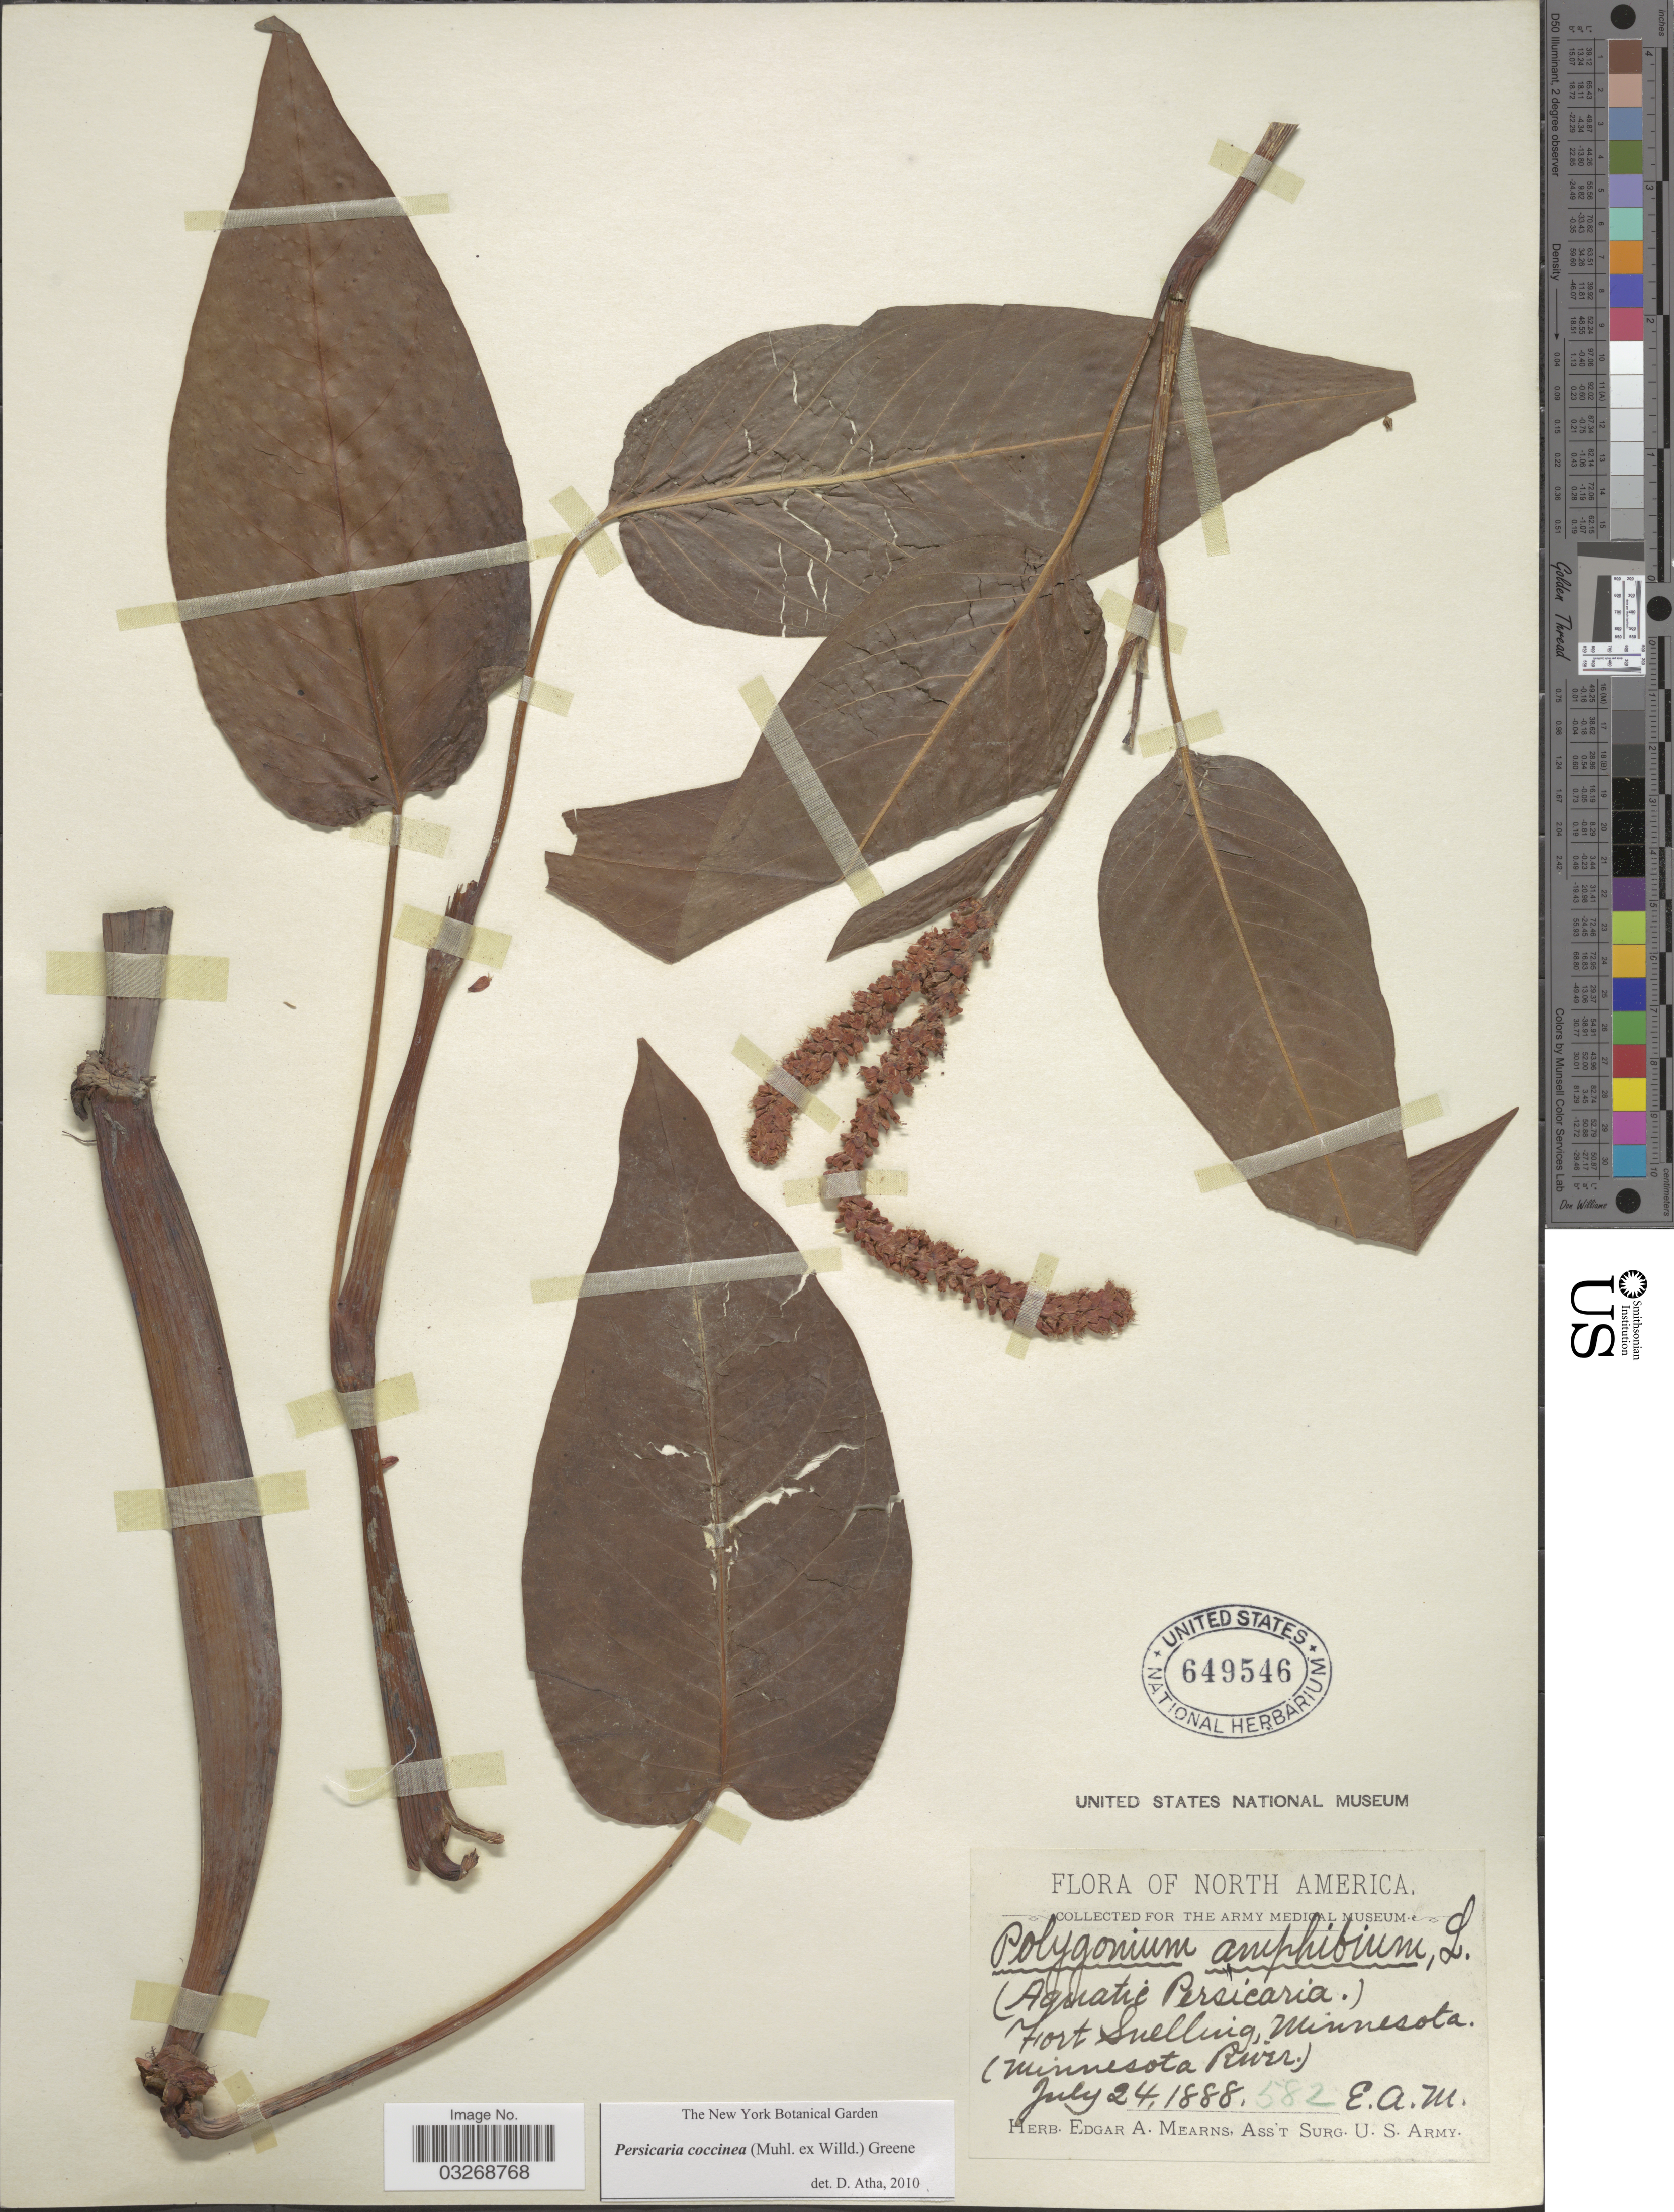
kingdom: Plantae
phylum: Tracheophyta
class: Magnoliopsida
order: Caryophyllales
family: Polygonaceae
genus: Persicaria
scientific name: Persicaria coccinea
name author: (Muhl. ex Willd.) Greene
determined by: Atha, D. E.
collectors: E. A. Mearns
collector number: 582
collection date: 1888-07-24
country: United States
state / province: Minnesota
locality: Fort Snelling, (Minnesota River).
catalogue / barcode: US 649546